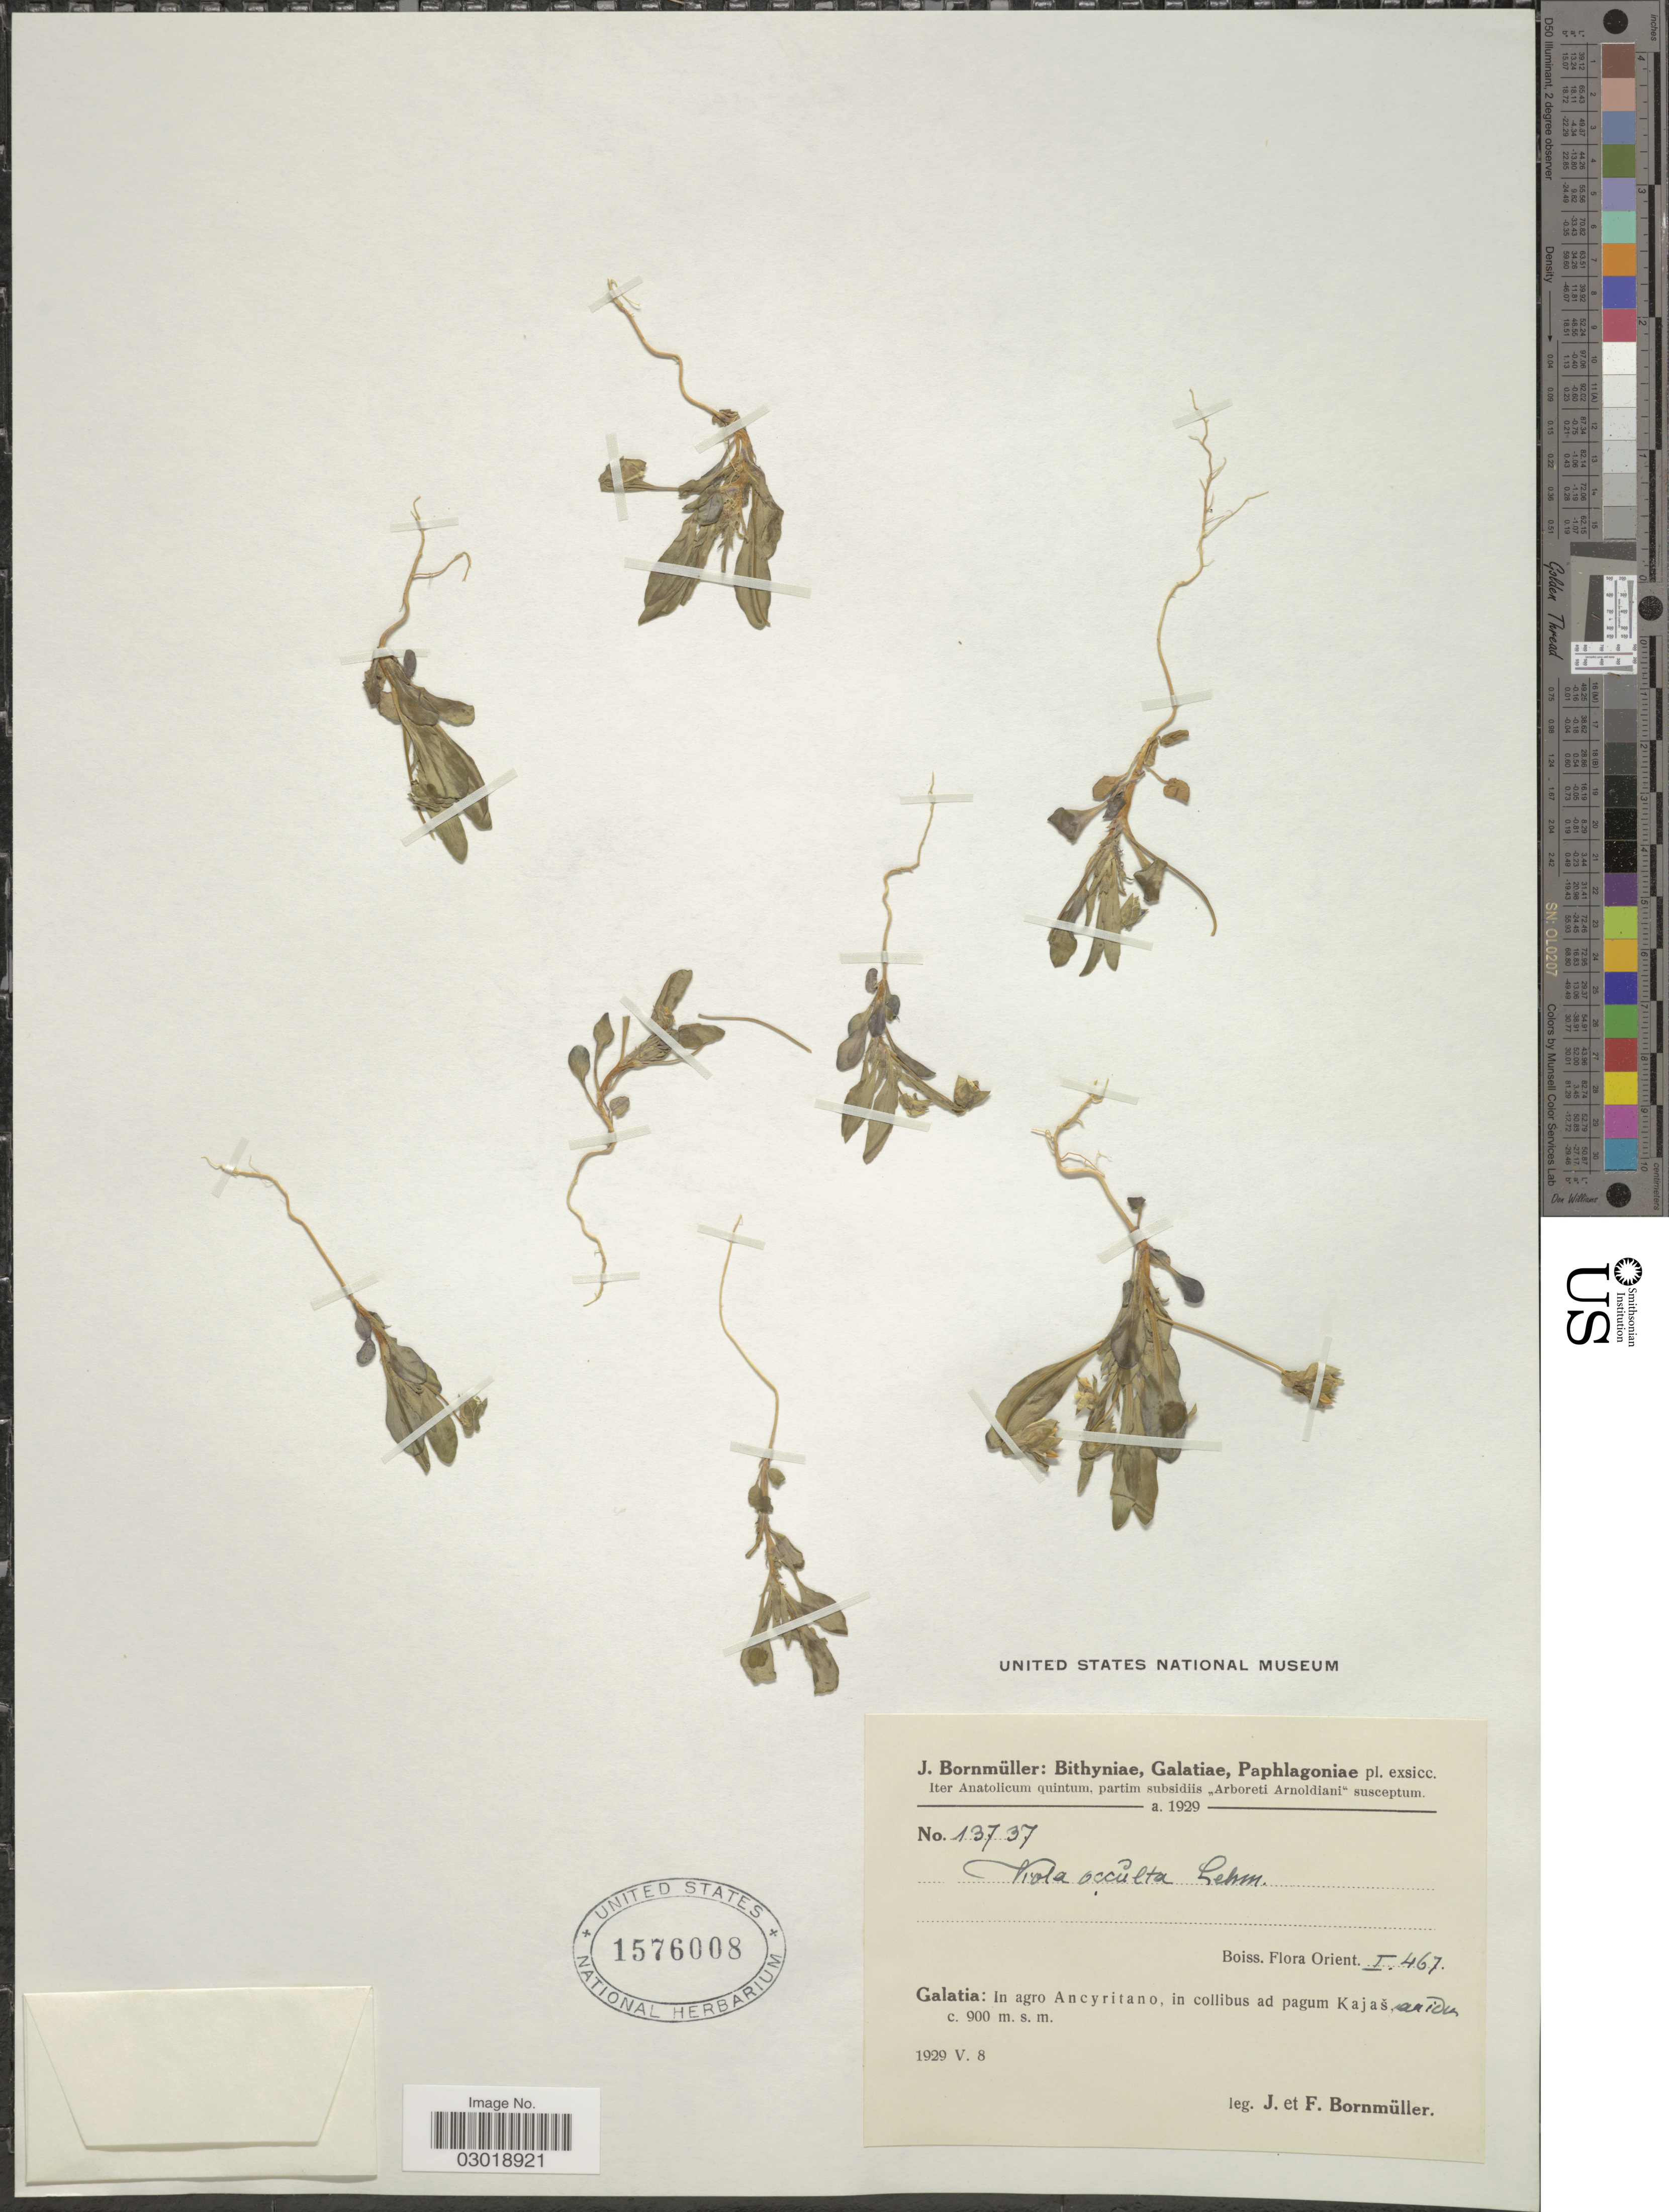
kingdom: Plantae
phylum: Tracheophyta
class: Magnoliopsida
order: Malpighiales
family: Violaceae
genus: Viola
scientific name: Viola occulta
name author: Lehm.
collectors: J. Bornmüller & F. Bornmüller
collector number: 13737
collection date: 1929-05-08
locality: Galatia: In agro Ancyritano, in collibus ad pagum Kajas.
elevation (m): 900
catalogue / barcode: US 1576008